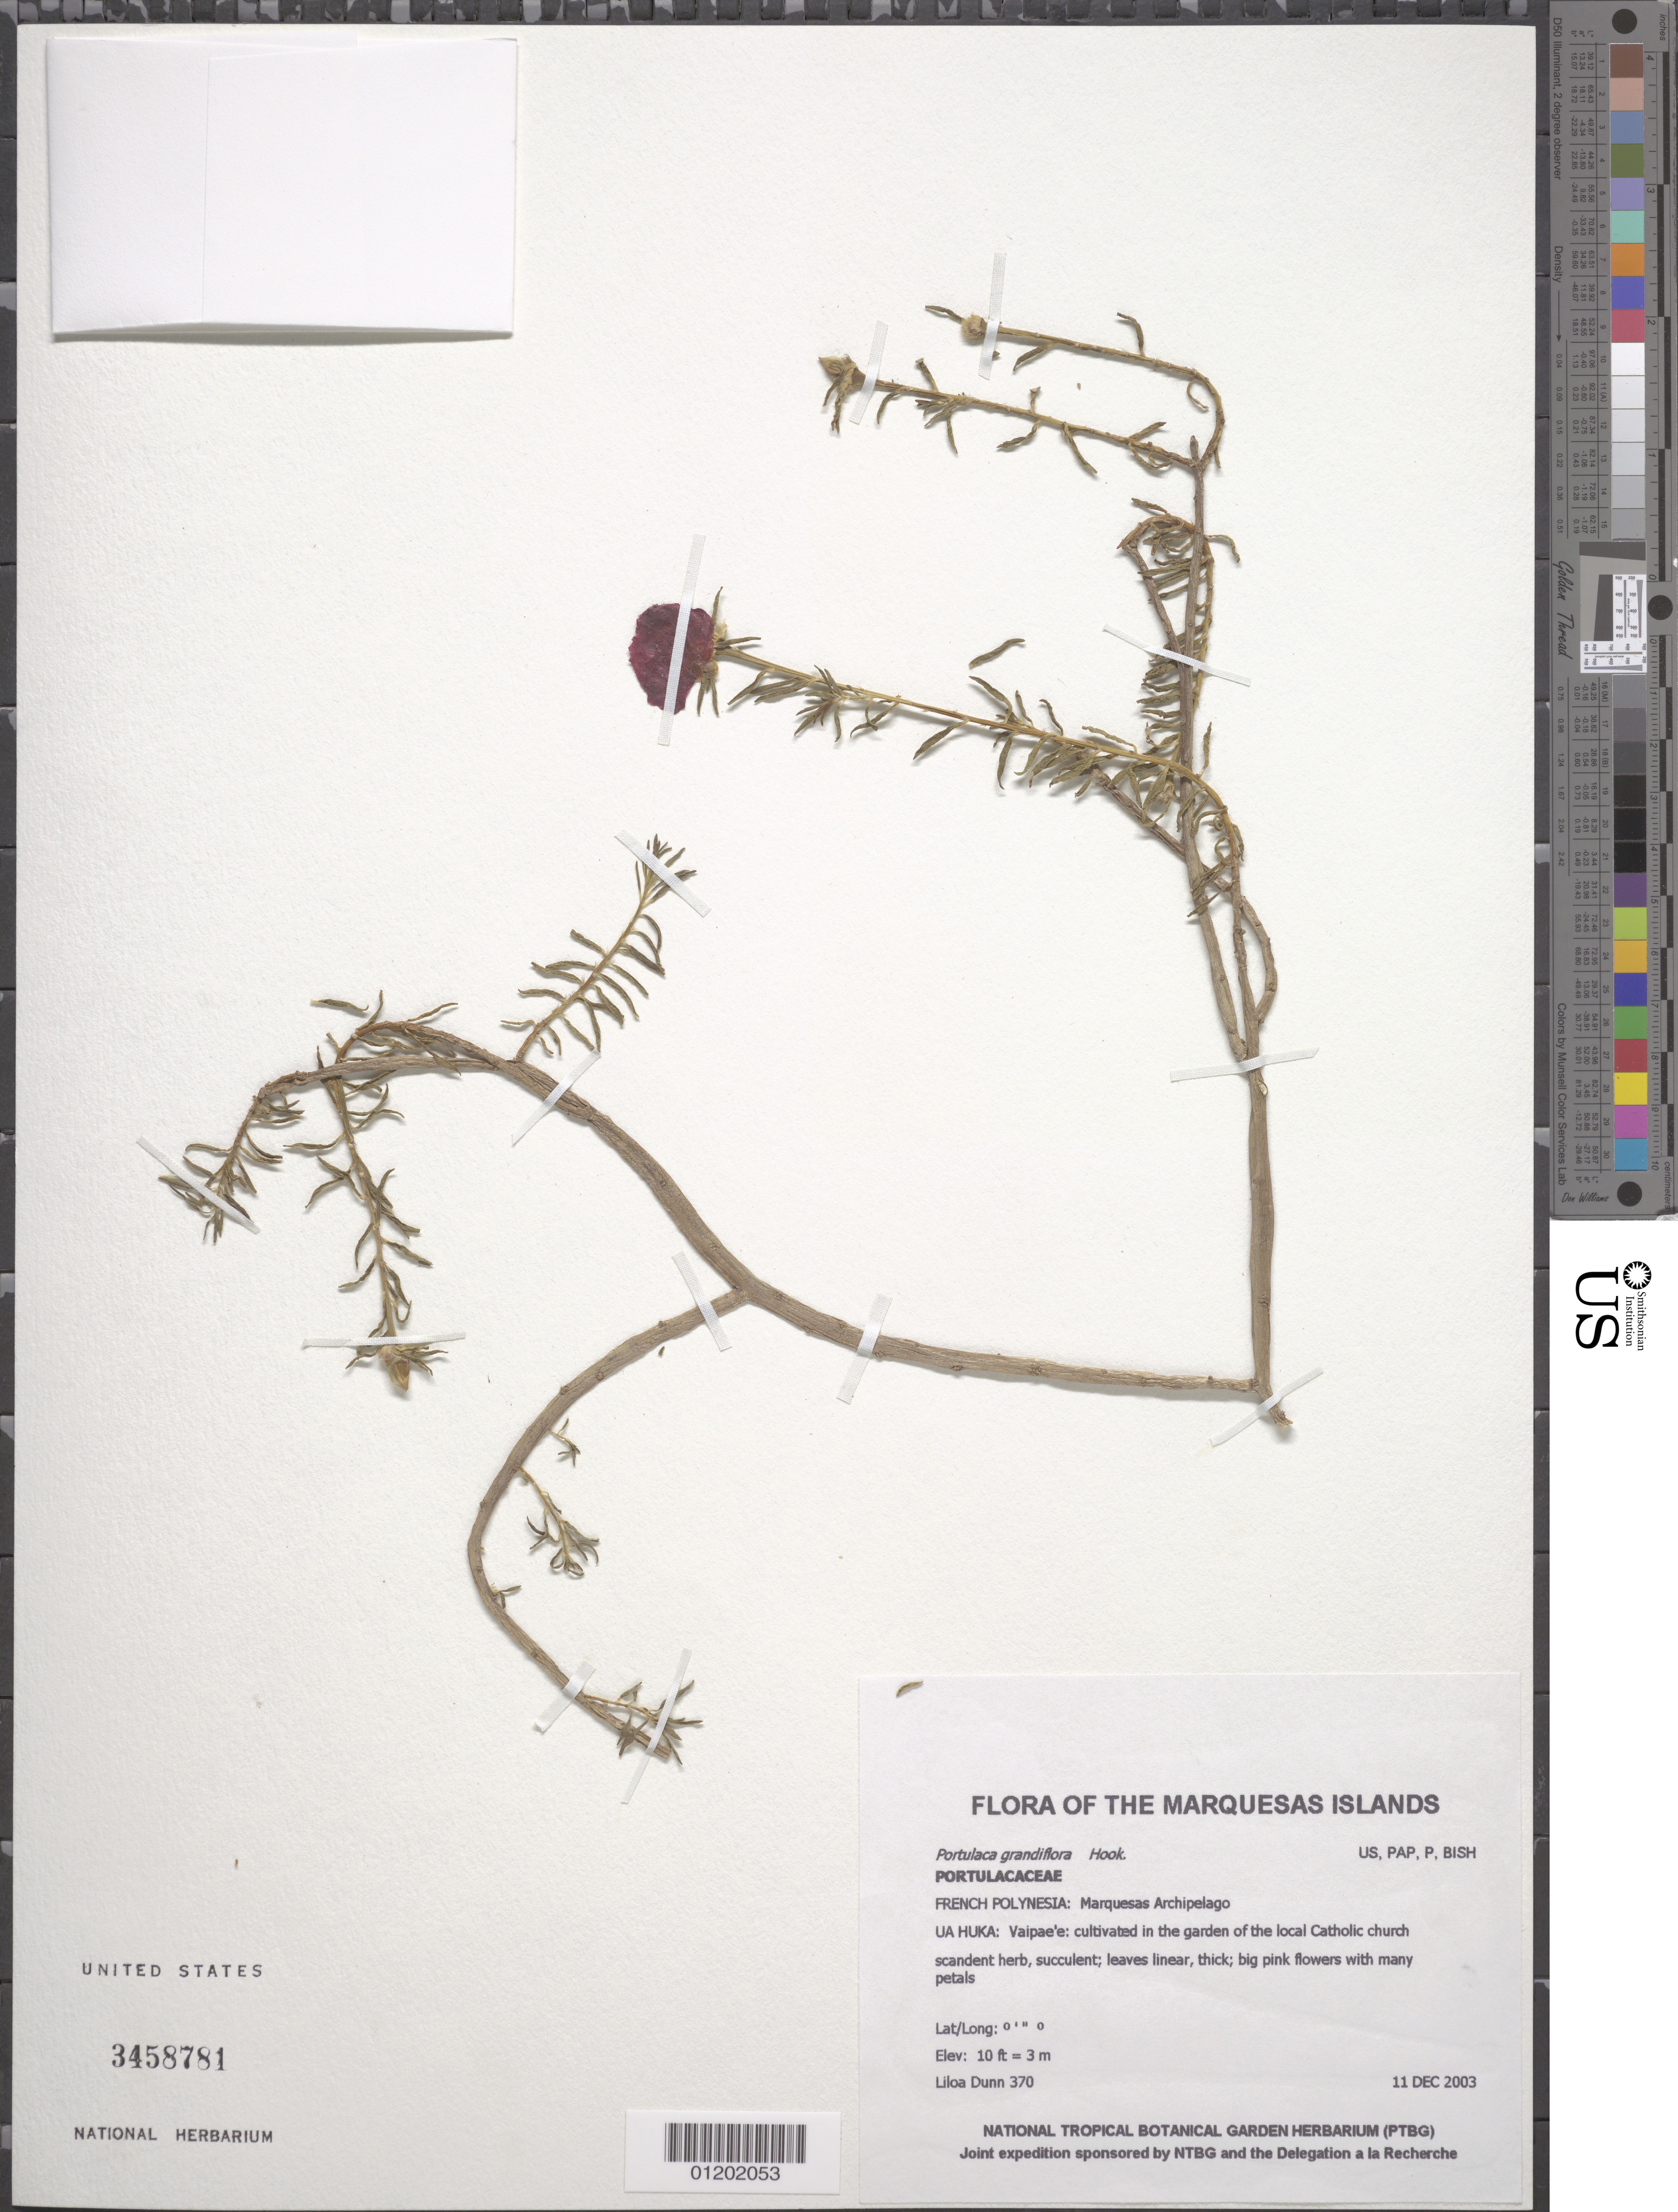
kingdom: Plantae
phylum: Tracheophyta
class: Magnoliopsida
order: Caryophyllales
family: Portulacaceae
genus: Portulaca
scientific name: Portulaca grandiflora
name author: Hook.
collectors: L. Dunn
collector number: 370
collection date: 2003-12-11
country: French Polynesia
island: Ua Huka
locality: Vaipae'e: cultivated in the garden of the local Catholic church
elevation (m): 3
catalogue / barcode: US 3458781